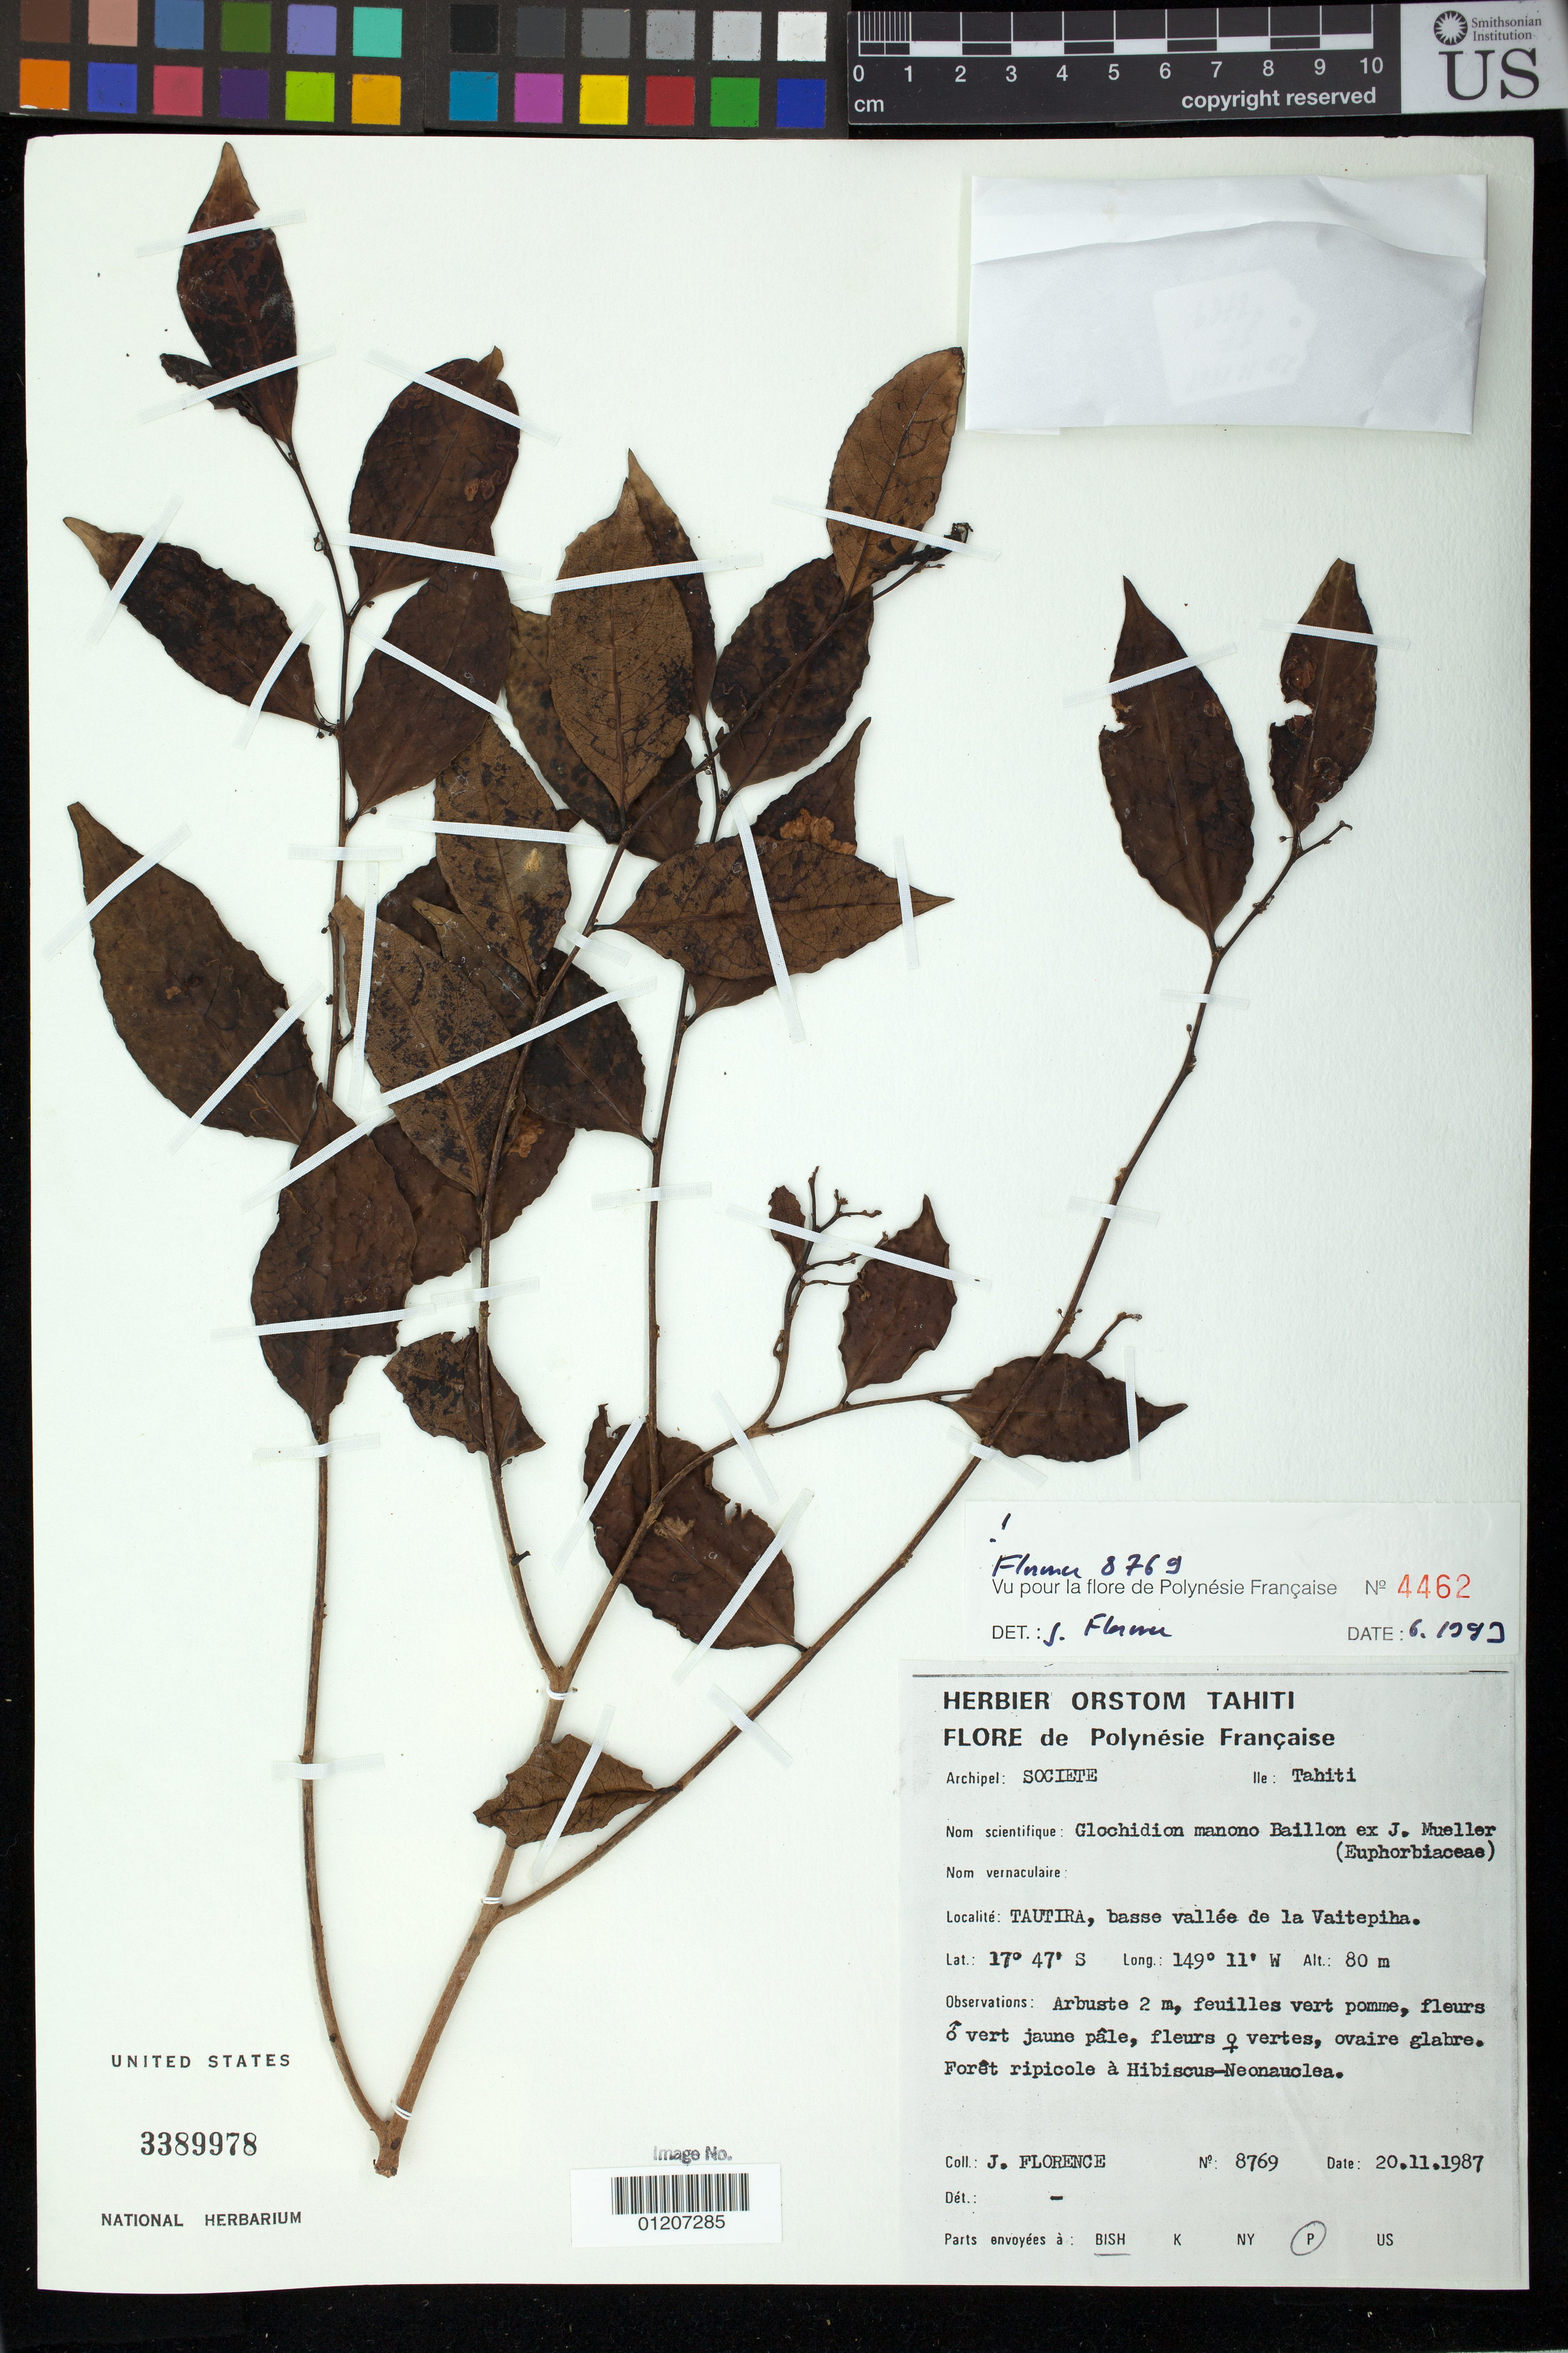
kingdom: Plantae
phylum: Tracheophyta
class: Magnoliopsida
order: Malpighiales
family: Phyllanthaceae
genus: Phyllanthus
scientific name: Phyllanthus manono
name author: Müll. Arg.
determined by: Wagner, W. L., (BOT), Smithsonian Institution - National Museum of Natural History (UNITED STATES)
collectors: J. Florence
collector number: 8769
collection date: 1987-11-20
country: French Polynesia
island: Tahiti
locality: Tautira, basse vallèe de la Vaitepiha.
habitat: forèt ripicole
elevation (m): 80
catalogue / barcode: US 3389978